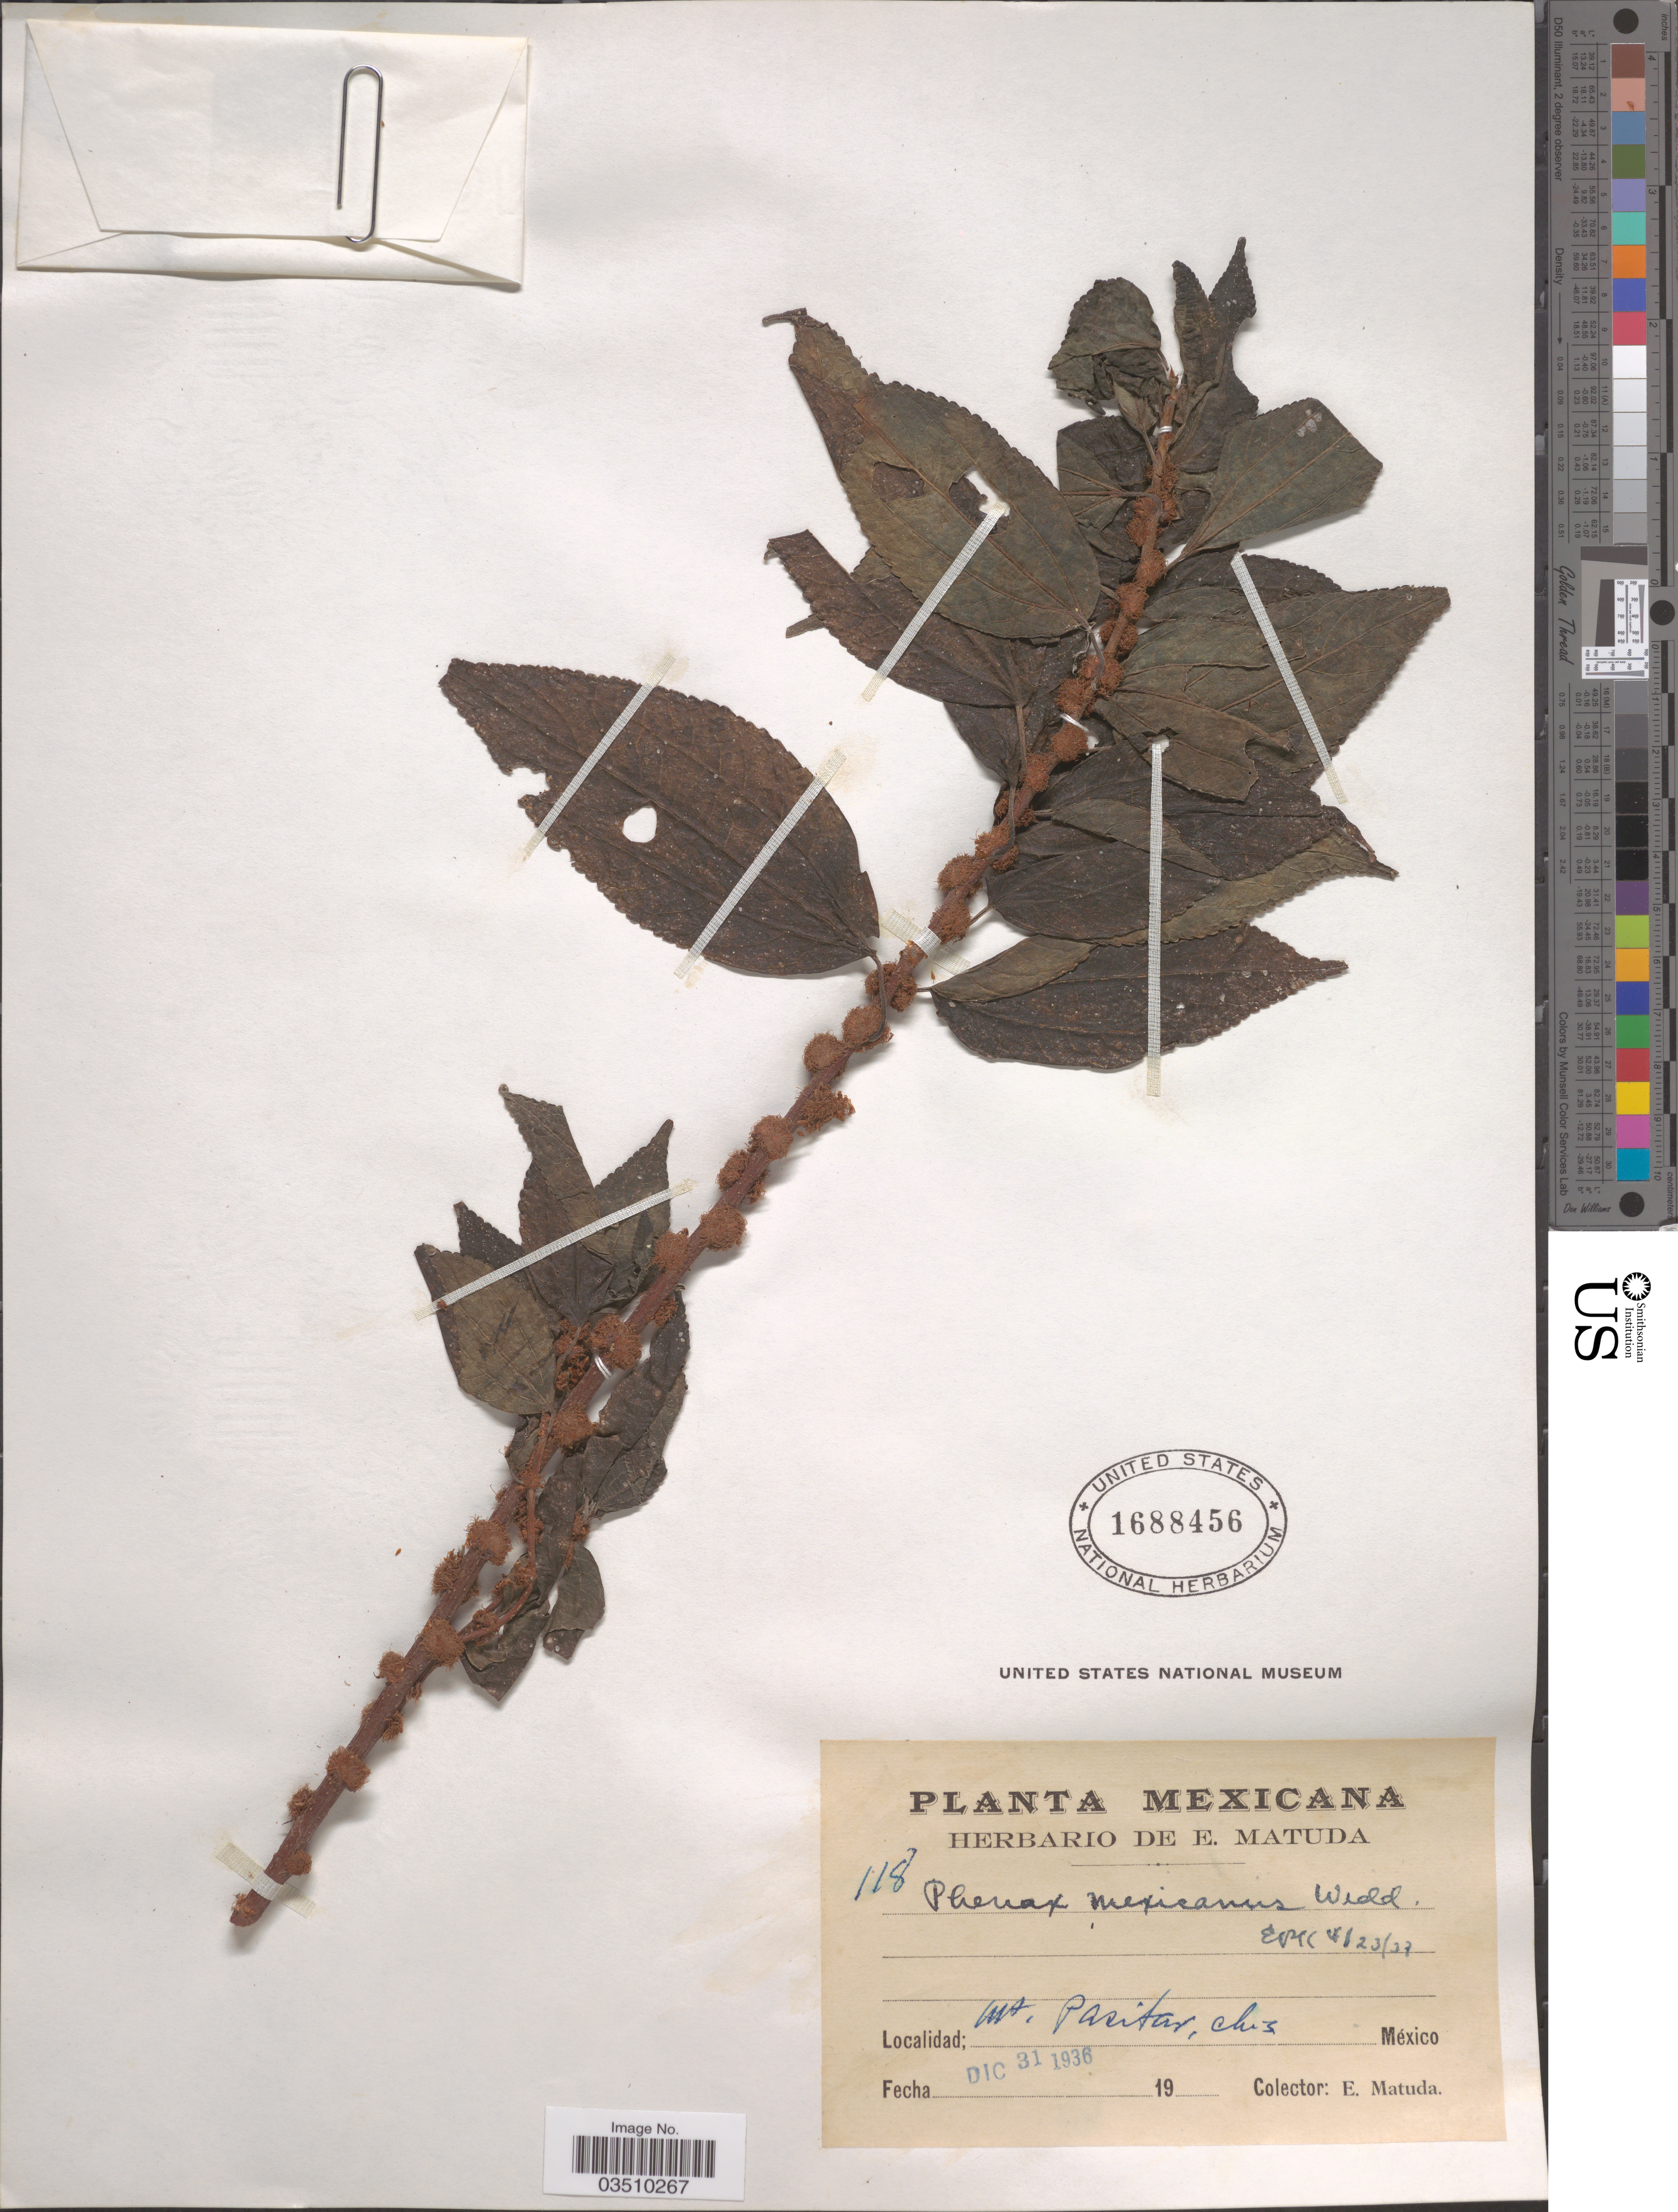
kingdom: Plantae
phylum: Tracheophyta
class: Magnoliopsida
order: Rosales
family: Urticaceae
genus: Phenax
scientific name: Phenax mexicanus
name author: Wedd.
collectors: E. Matuda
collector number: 118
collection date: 1936-12-31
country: Mexico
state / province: Chiapas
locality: Mt. Pasitar, Chis.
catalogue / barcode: US 1688456